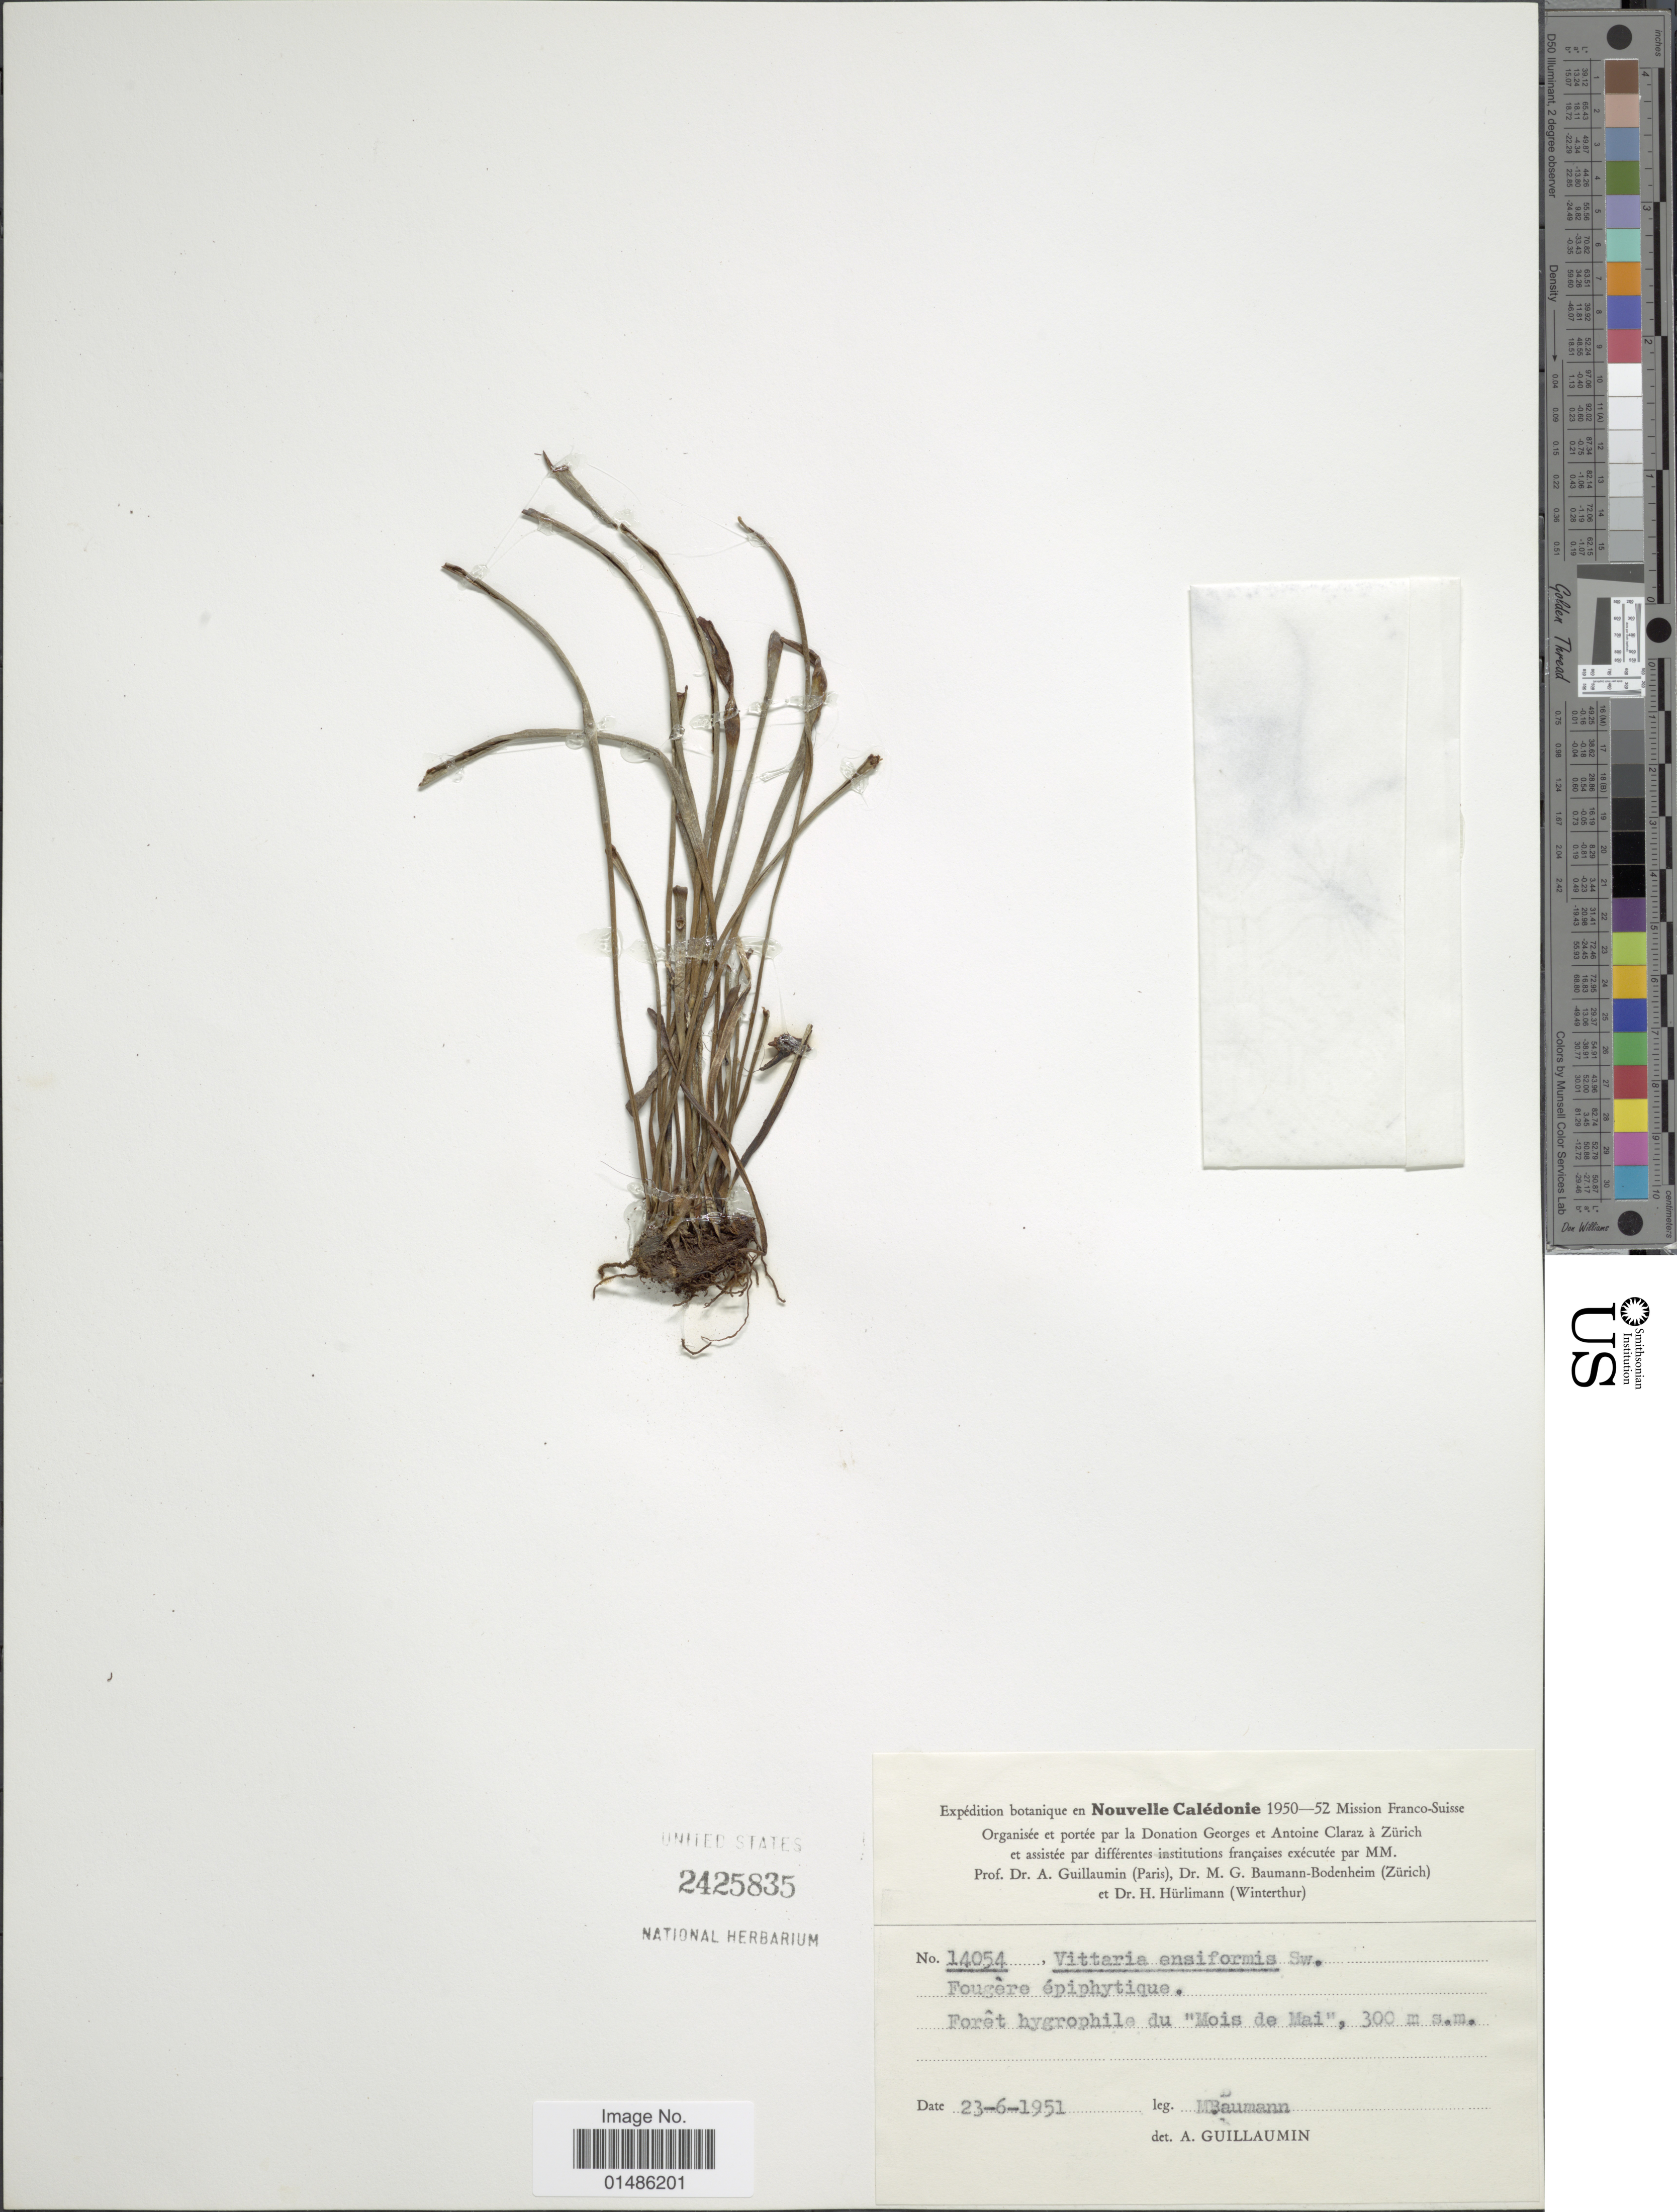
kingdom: Plantae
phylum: Tracheophyta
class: Polypodiopsida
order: Polypodiales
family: Pteridaceae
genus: Haplopteris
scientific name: Haplopteris elongata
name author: (Sw.) Crane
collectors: M. Baumann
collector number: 14054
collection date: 1951-06-23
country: New Caledonia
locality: Fougère épiphytique. Forêt hygrophile du "Mois de Mai".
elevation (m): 300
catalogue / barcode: US 2425835